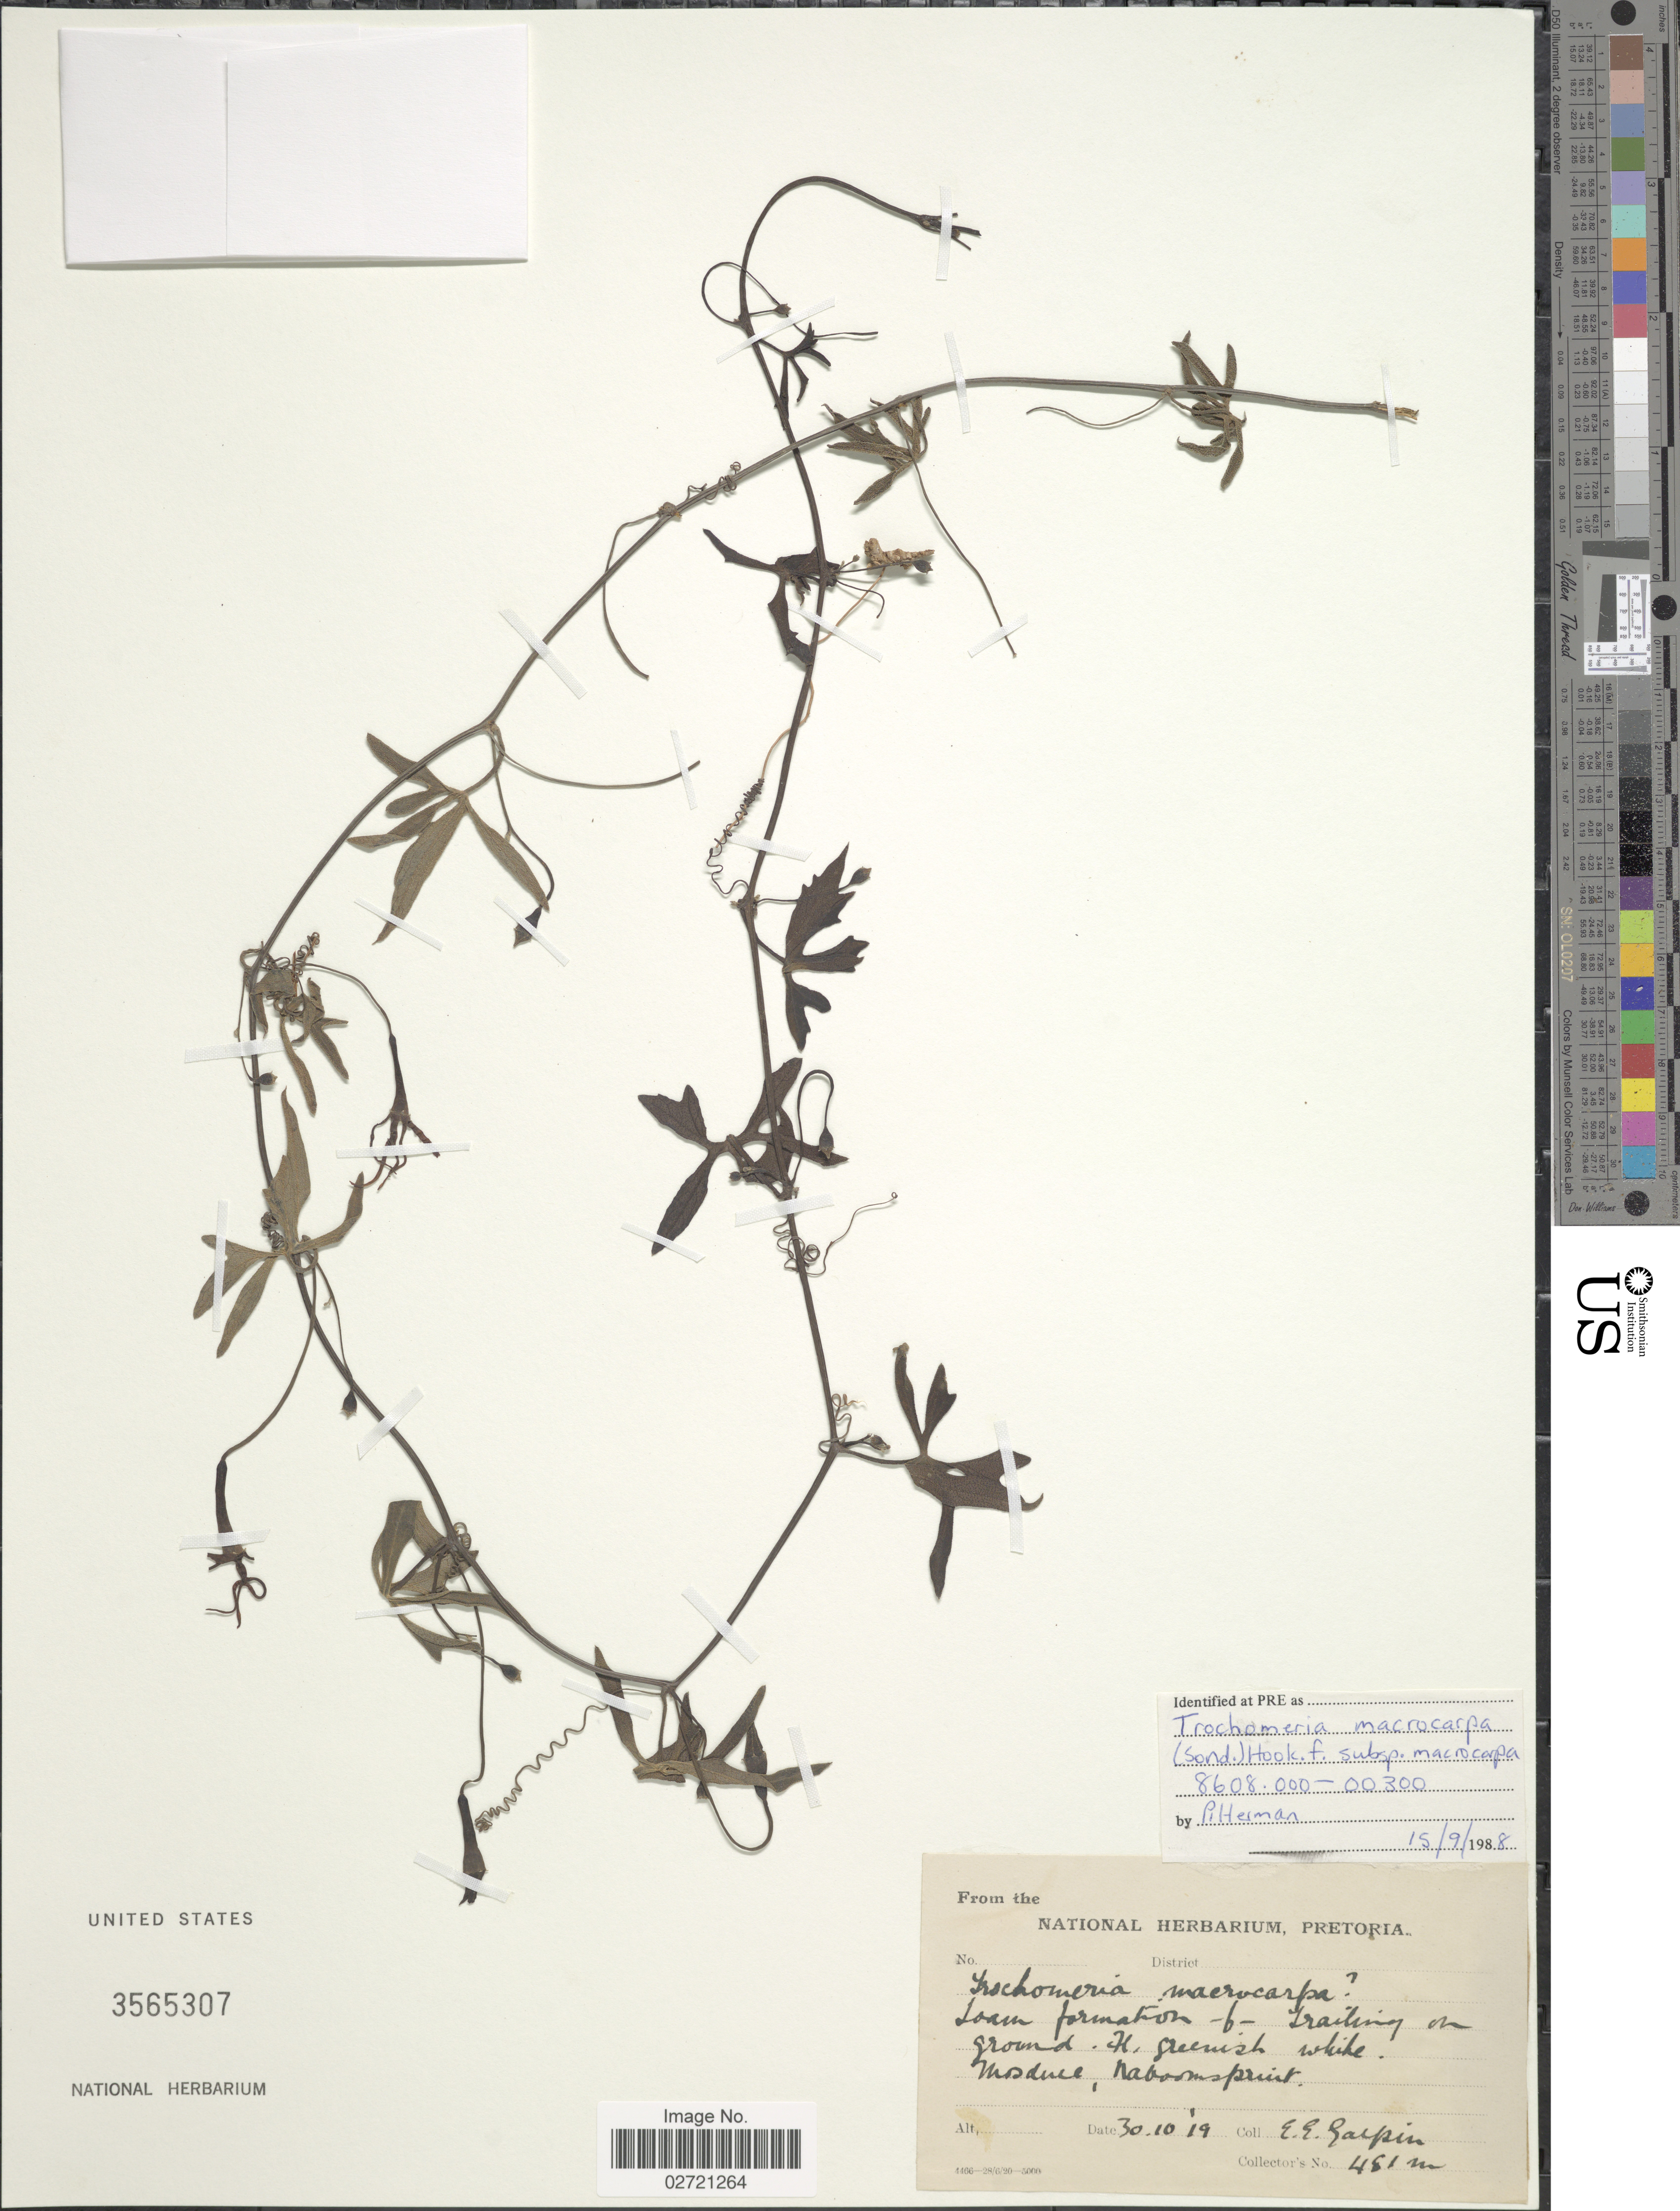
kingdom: Plantae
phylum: Tracheophyta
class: Magnoliopsida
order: Cucurbitales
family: Cucurbitaceae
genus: Trochomeria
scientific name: Trochomeria macrocarpa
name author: (Sond.) Hook. f.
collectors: E. Galpin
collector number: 481M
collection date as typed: Transcribed d/m/y: 30/10/19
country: South Africa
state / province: Limpopo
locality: Mosdule, Naboomspruit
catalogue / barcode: US 3565307